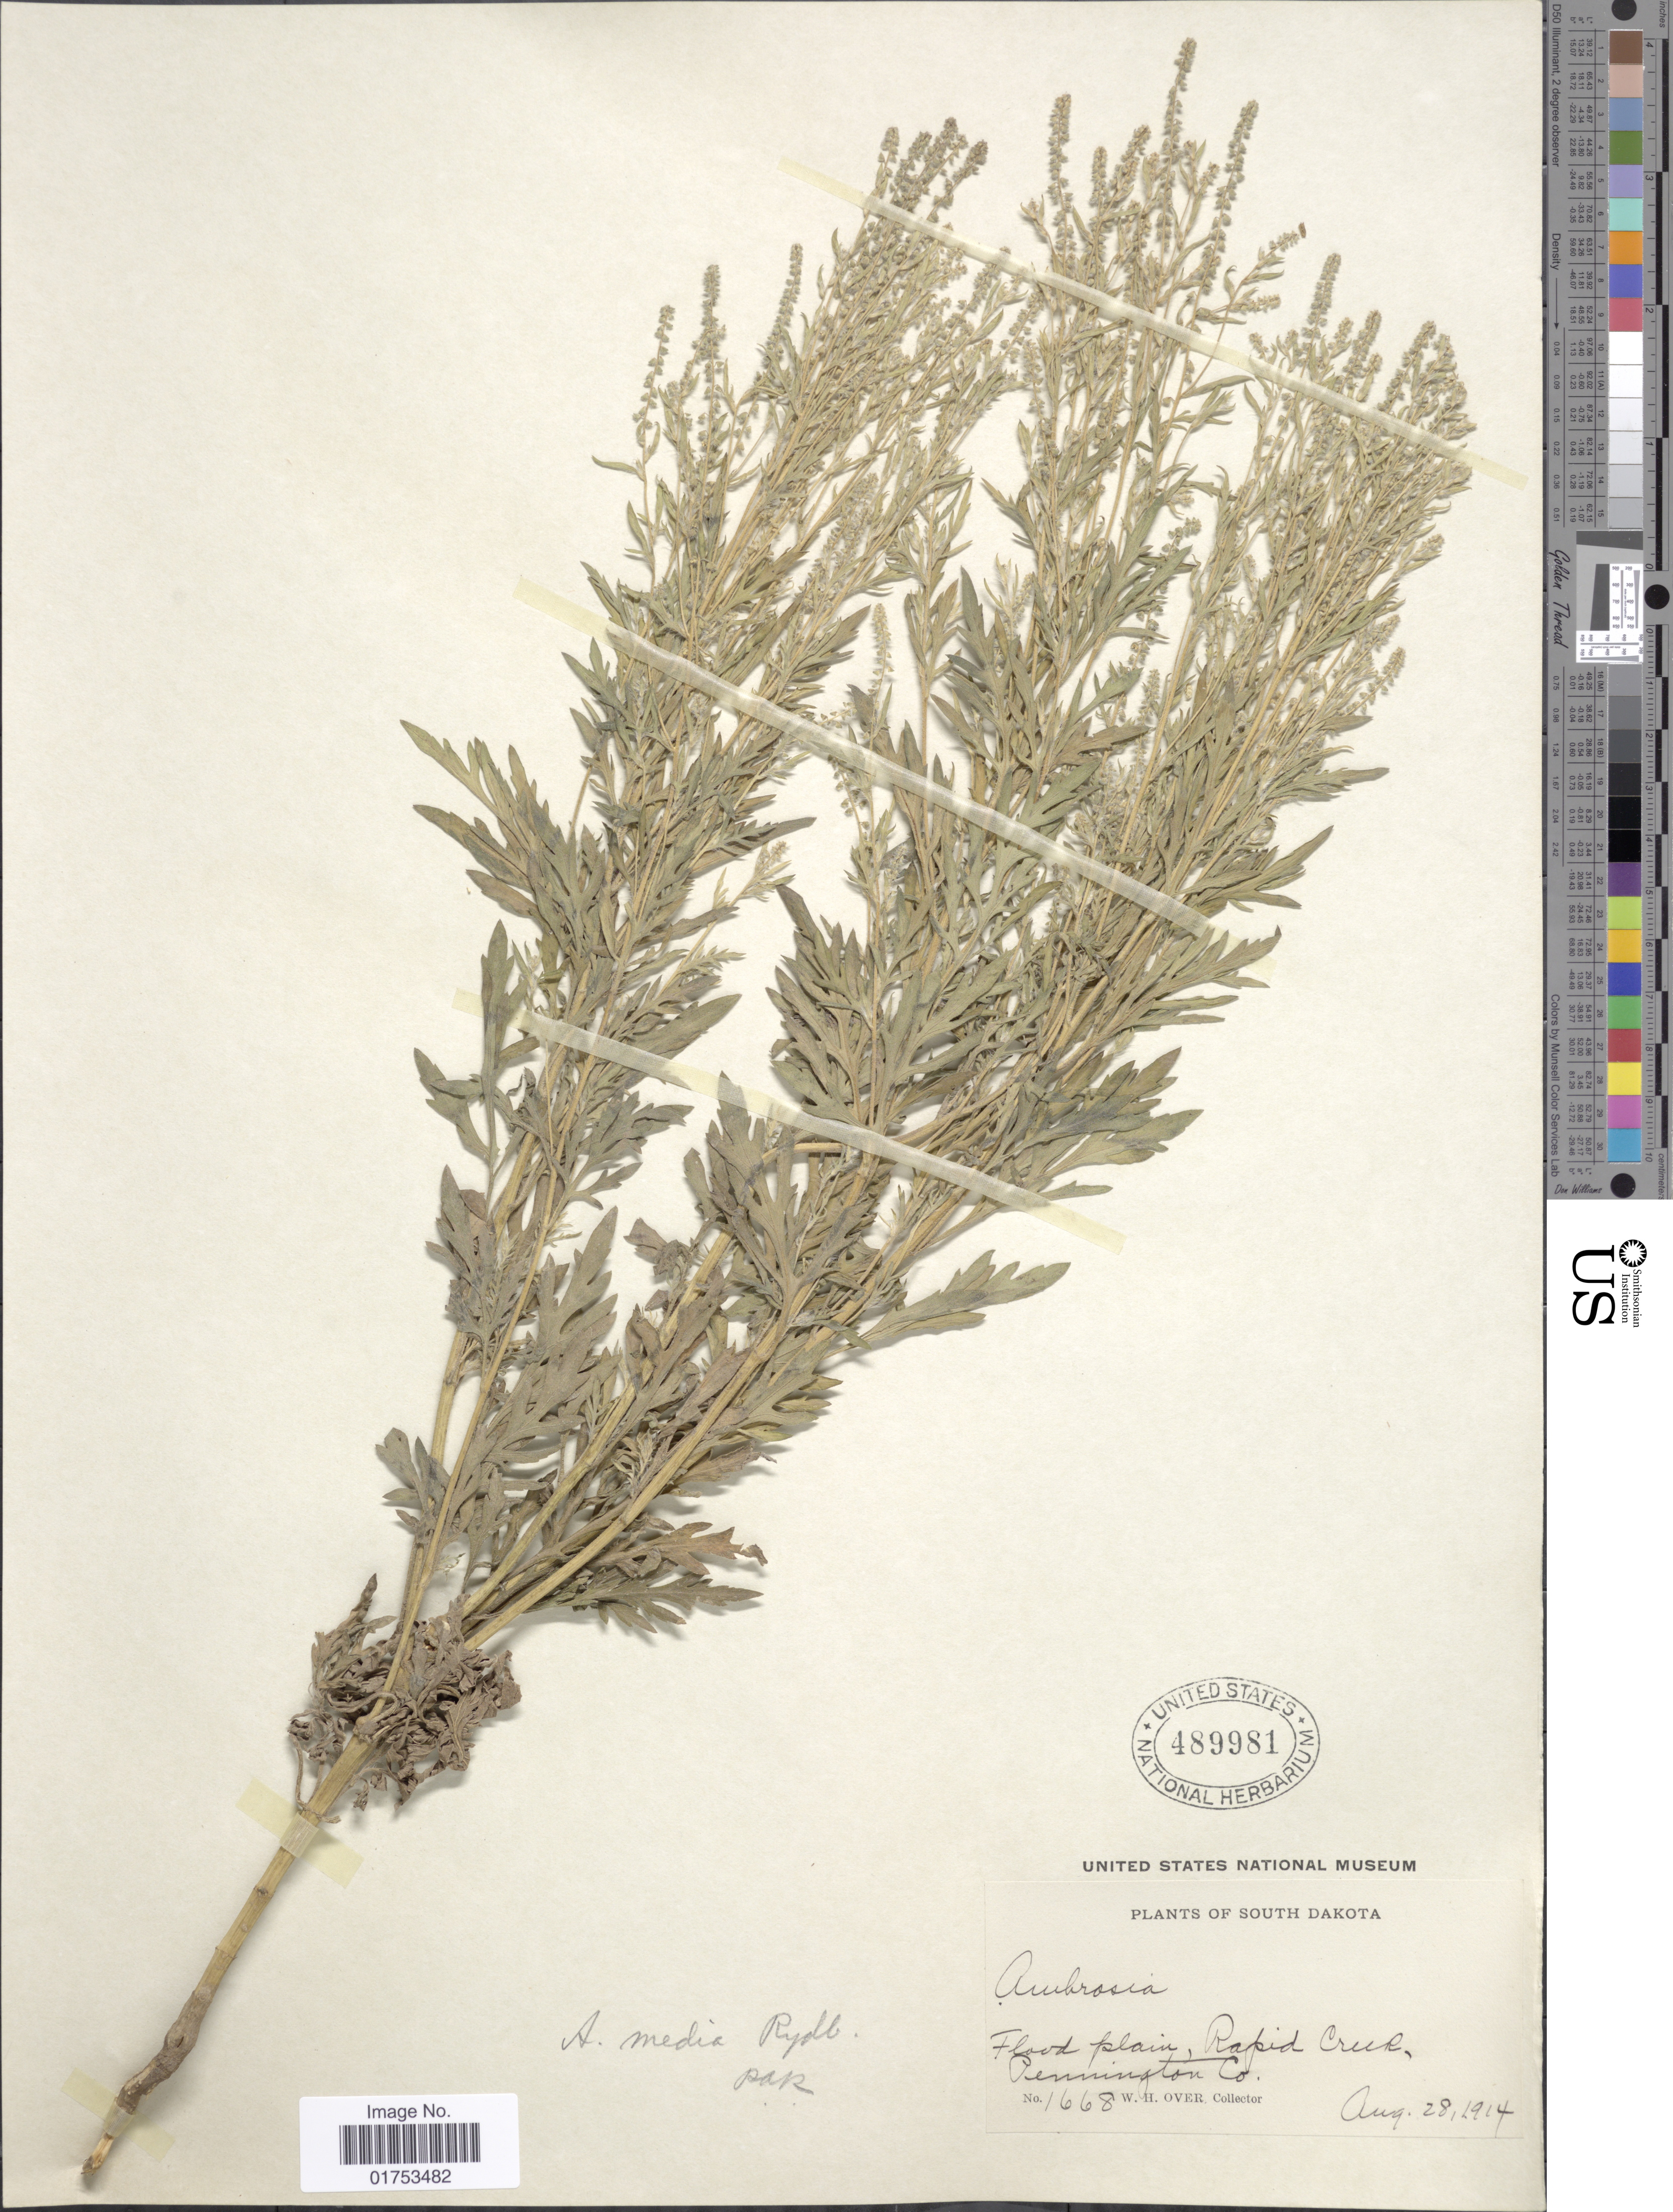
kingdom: Plantae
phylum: Tracheophyta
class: Magnoliopsida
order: Asterales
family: Asteraceae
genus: Ambrosia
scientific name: Ambrosia media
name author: Rydb.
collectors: W. Over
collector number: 1668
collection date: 1914-08-28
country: United States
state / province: South Dakota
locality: Flood plain, Rapid Creek, Pennington Co.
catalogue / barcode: US 489981